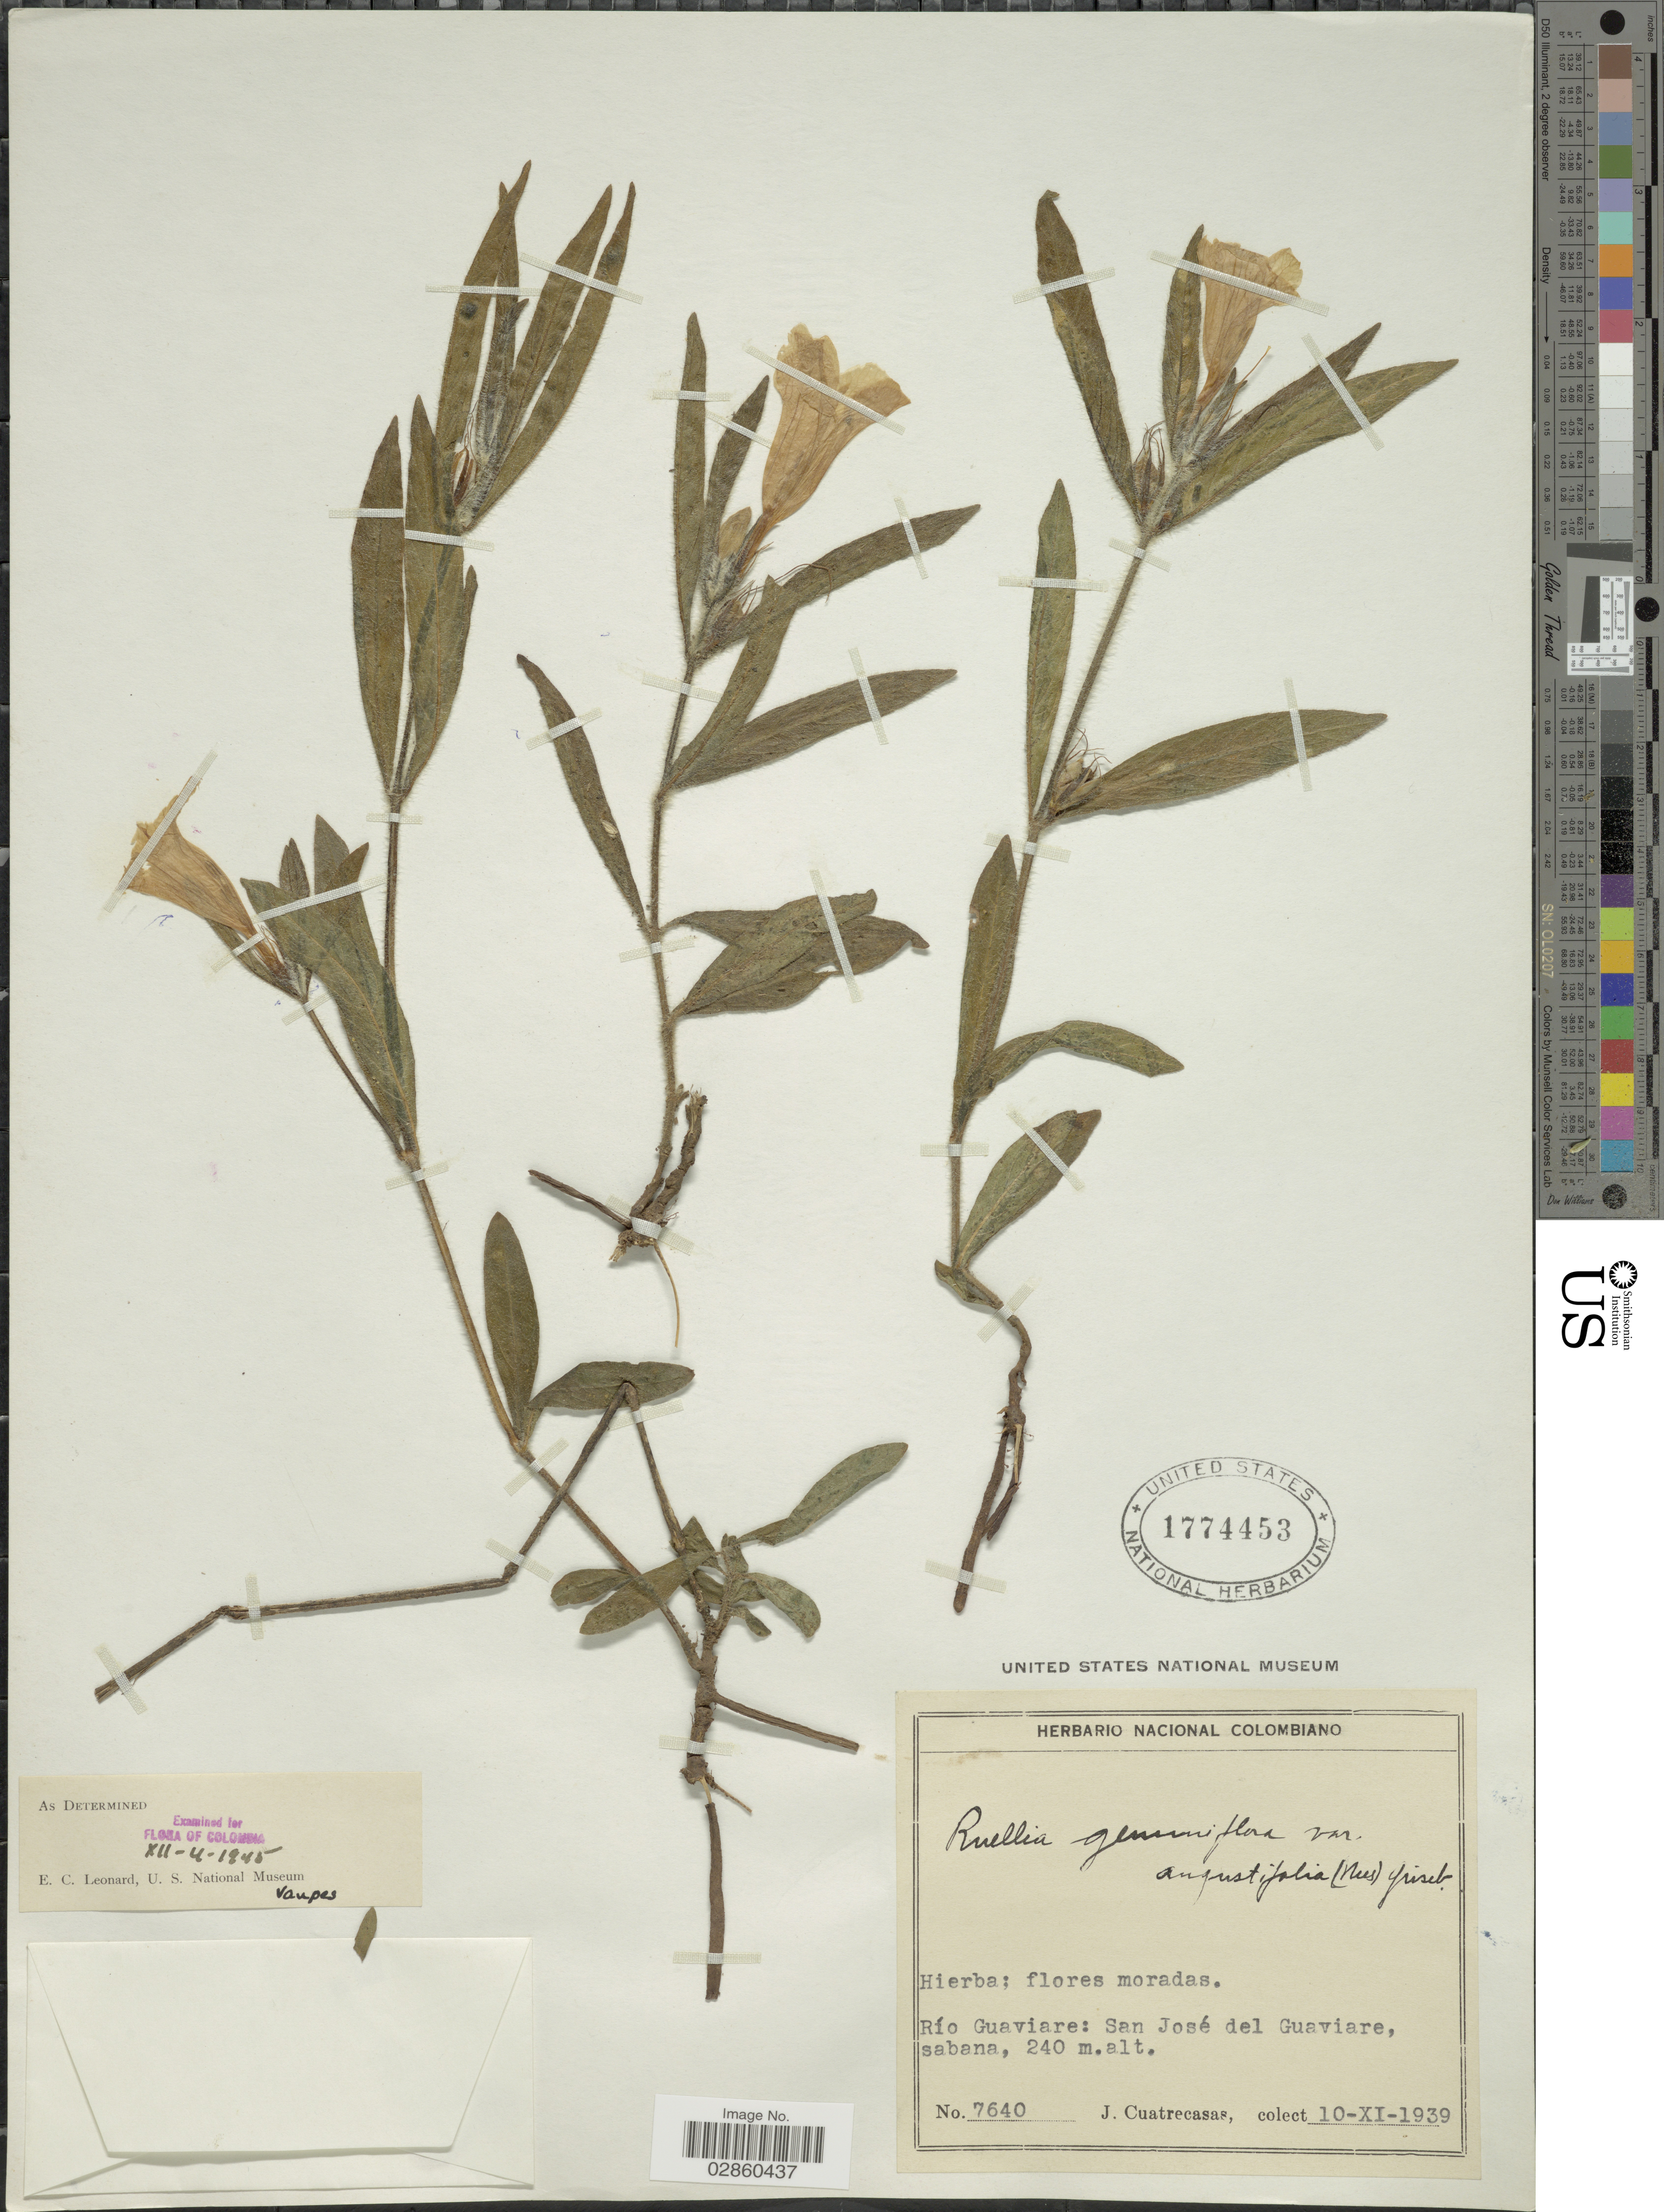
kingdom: Plantae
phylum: Tracheophyta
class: Magnoliopsida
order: Lamiales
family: Acanthaceae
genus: Ruellia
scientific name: Ruellia geminiflora var. angustifolia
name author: (Nees) Griseb.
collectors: J. Cuatrecasas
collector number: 7640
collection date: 1939-11-10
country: Colombia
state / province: Guaviare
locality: Río Guaviare: San José del Guaviare.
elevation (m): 240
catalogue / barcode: US 1774453